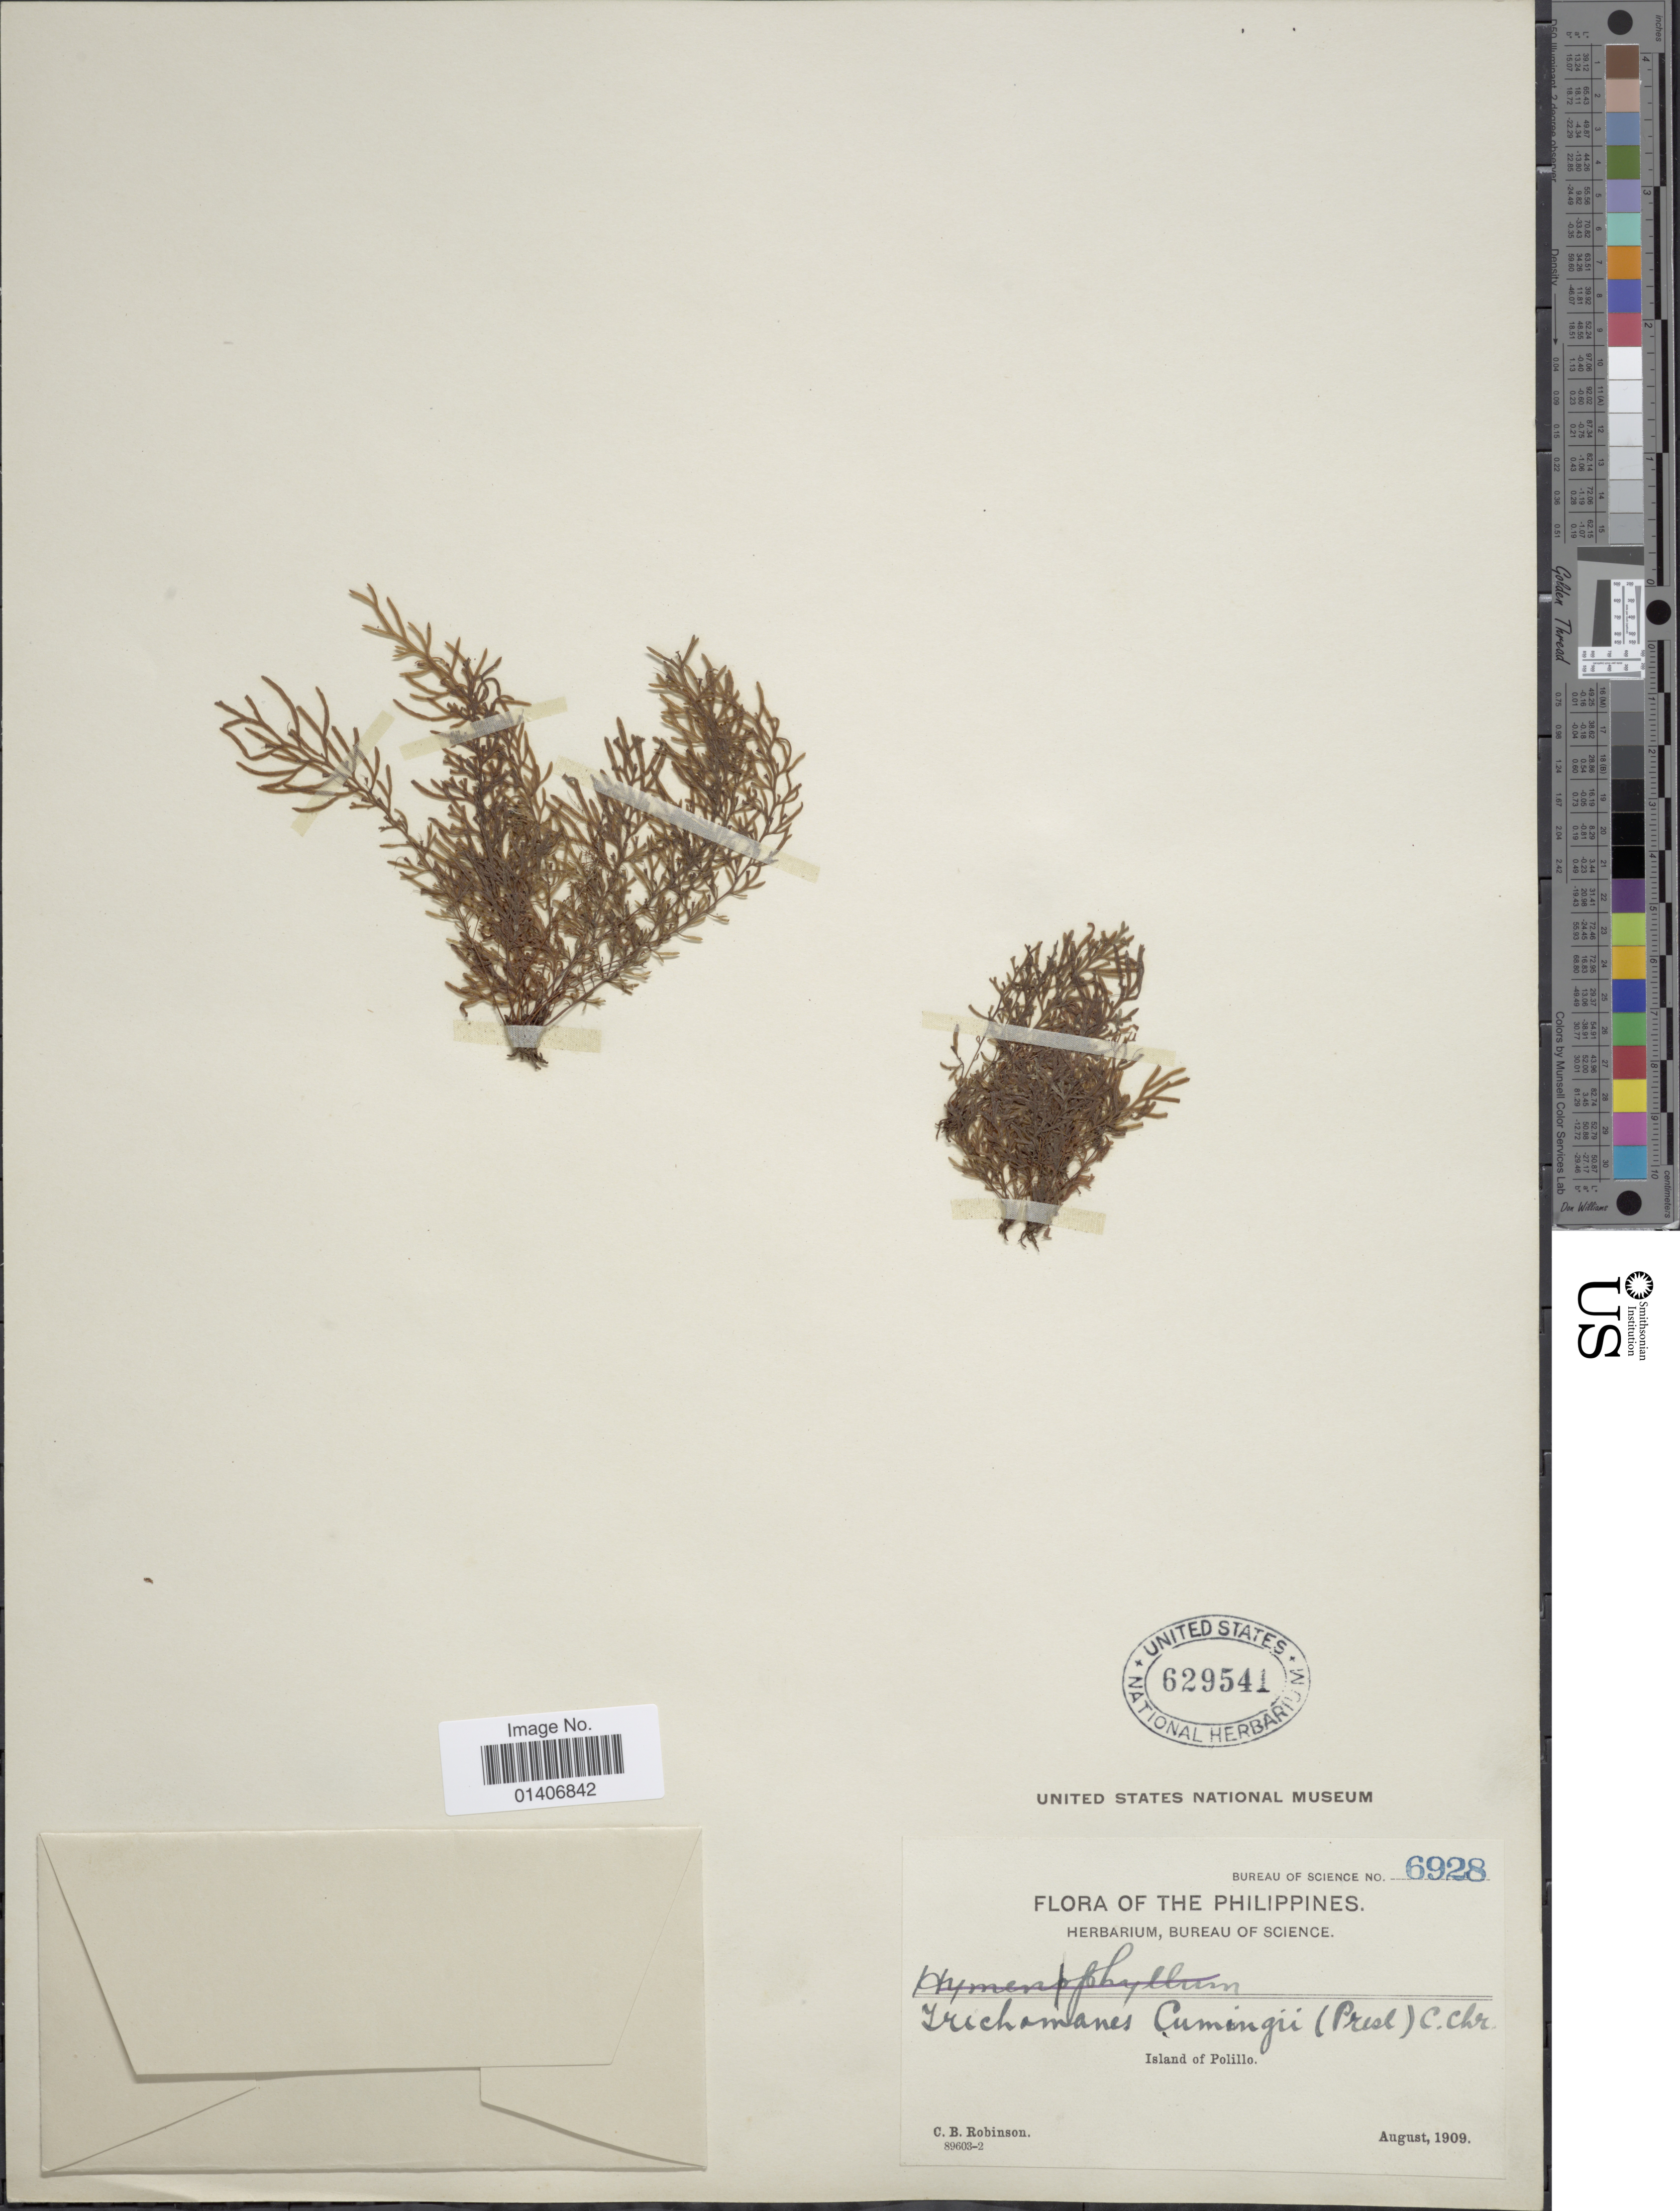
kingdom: Plantae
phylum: Tracheophyta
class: Polypodiopsida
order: Hymenophyllales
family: Hymenophyllaceae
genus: Abrodictyum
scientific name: Abrodictyum cumingii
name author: C. Presl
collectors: C. Robinson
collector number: Bureau of Science 6928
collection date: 1909-08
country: Philippines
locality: Island of Polillo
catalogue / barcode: US 629541